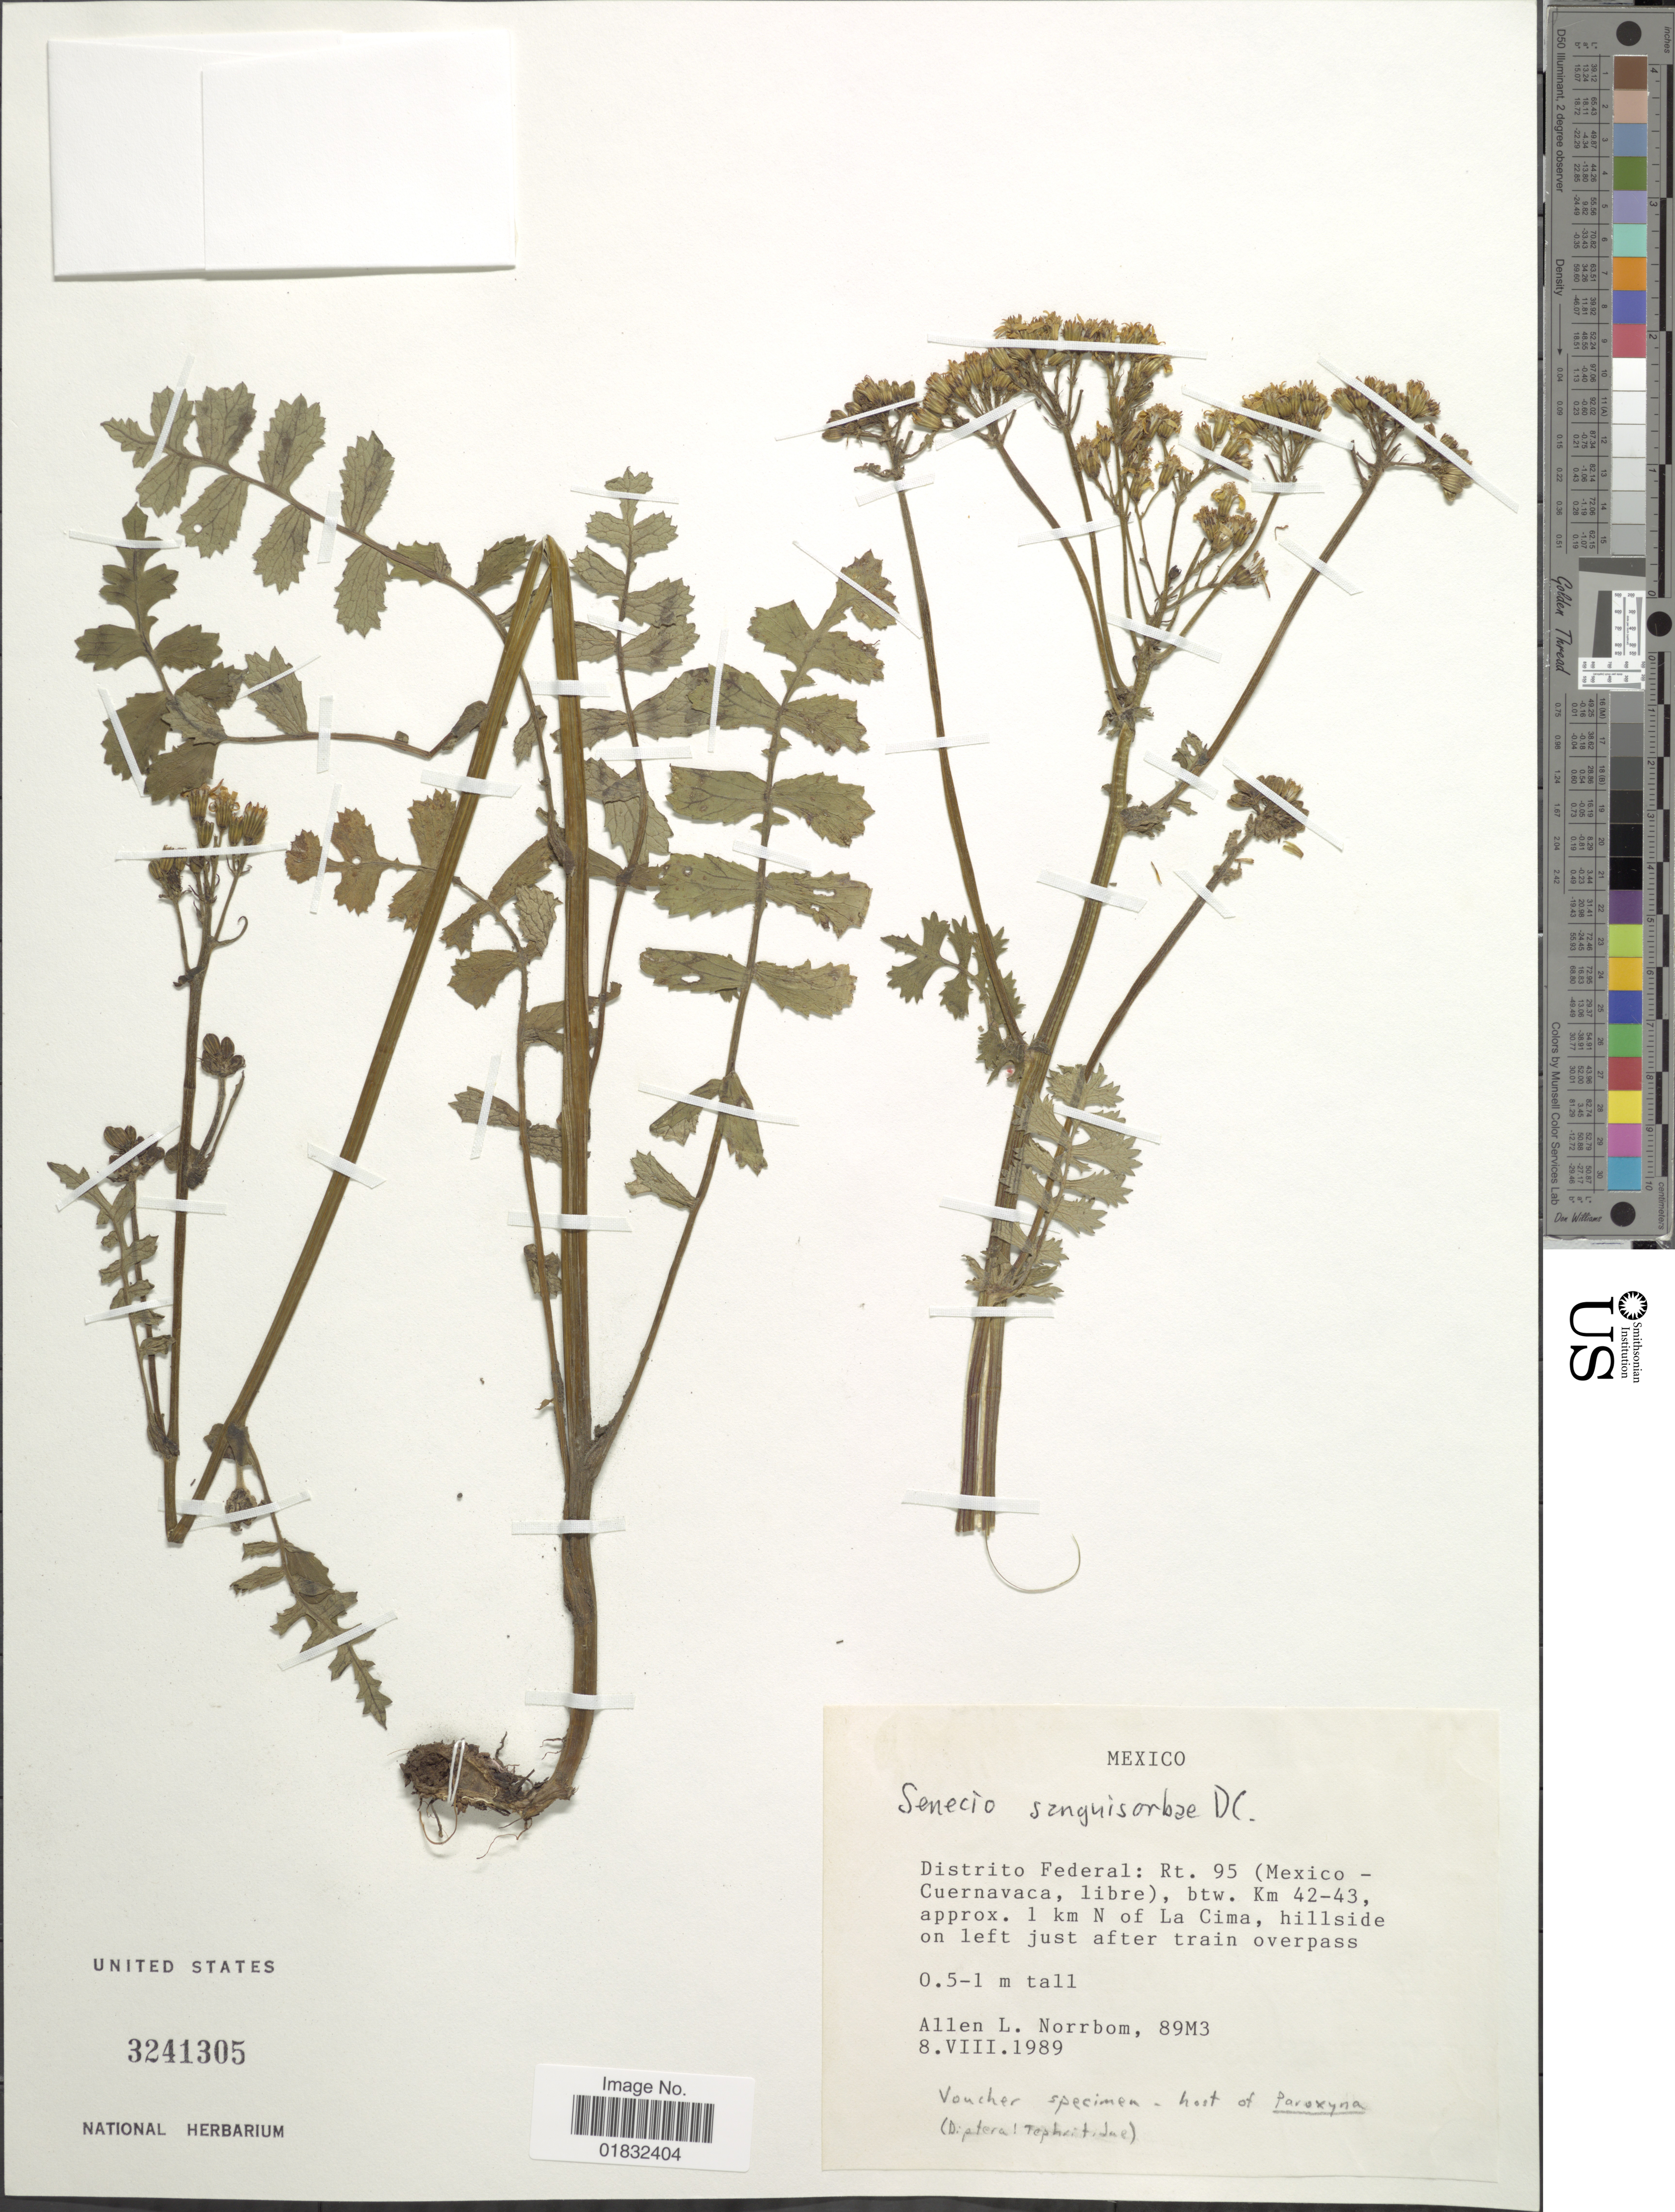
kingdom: Plantae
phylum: Tracheophyta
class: Magnoliopsida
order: Asterales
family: Asteraceae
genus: Packera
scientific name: Packera sanguisorboides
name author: (Rydb.) W.A. Weber & Á. Löve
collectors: A. L. Norrbom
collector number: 89M3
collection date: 1989-08-08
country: Mexico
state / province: Distrito Federal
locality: Rt. 95 (Mexico - Cuernavaca, libre), btw. Km 42-43, aprrox. 1 km N of La Cima, hillside on left just after train overpass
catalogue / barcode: US 3241305